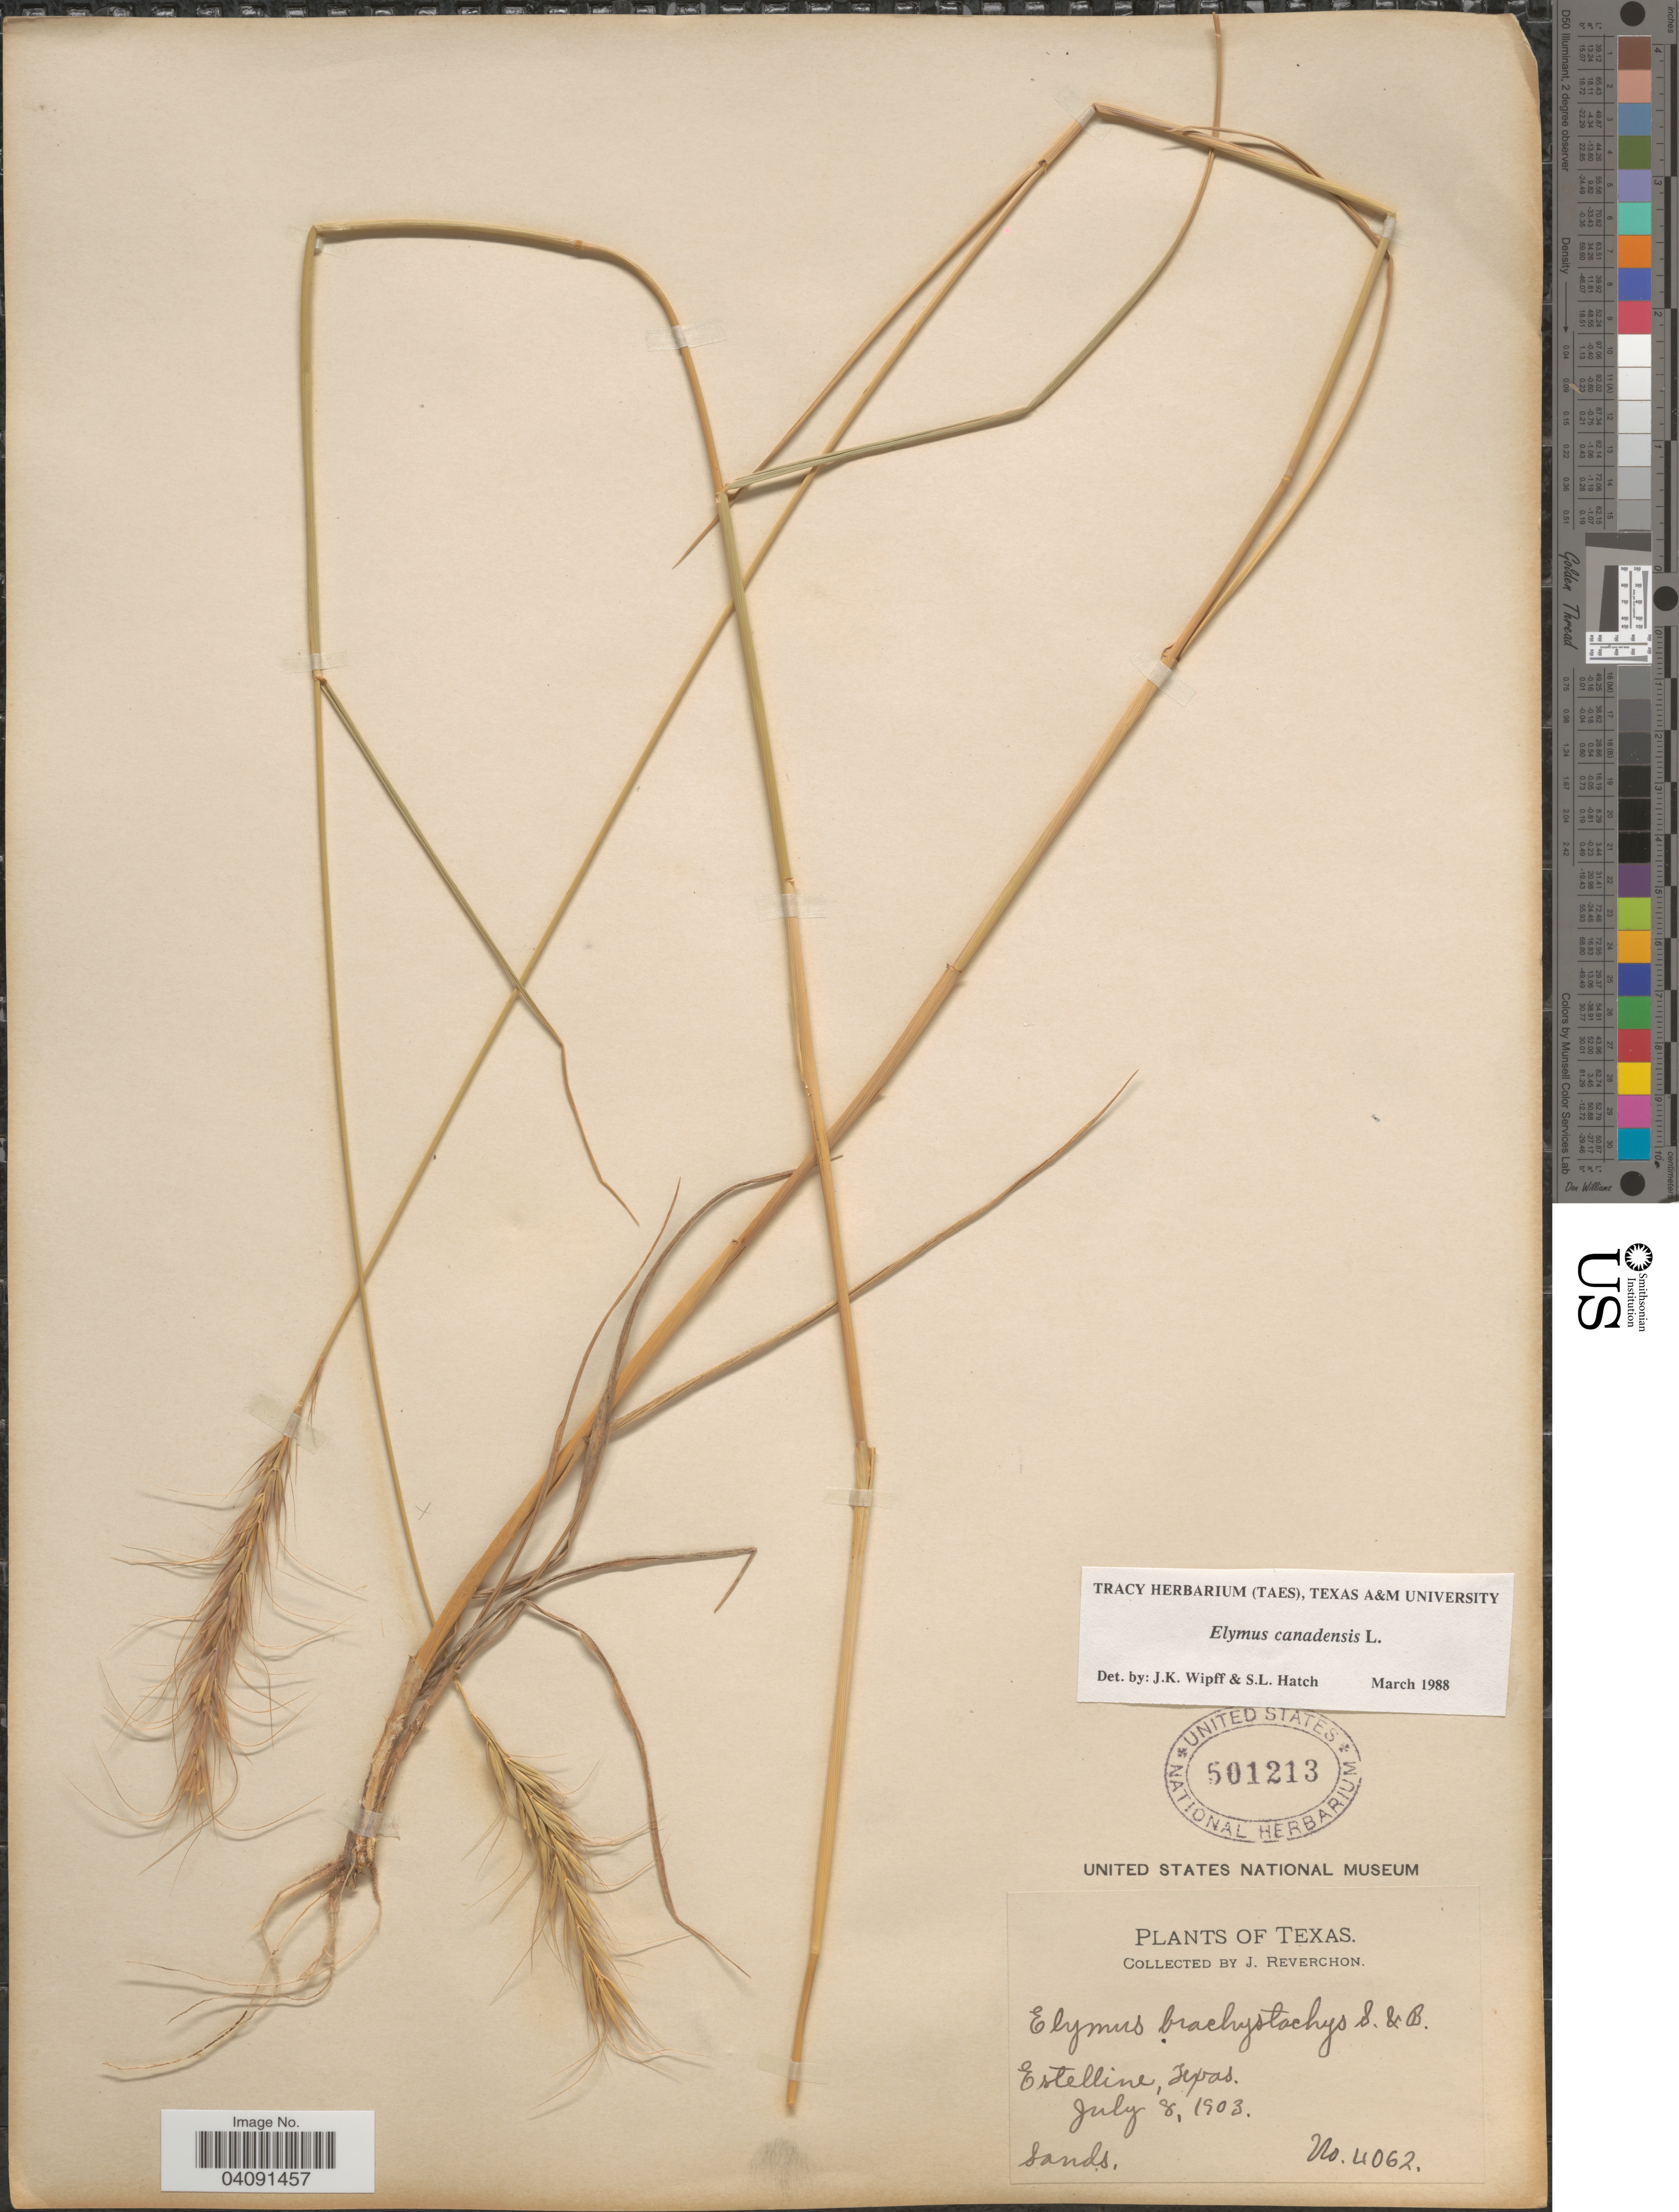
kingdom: Plantae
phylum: Tracheophyta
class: Liliopsida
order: Poales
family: Poaceae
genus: Elymus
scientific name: Elymus canadensis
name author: L.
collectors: J. Reverchon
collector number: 4062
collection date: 1903-07-08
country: United States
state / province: Texas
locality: Estelline. Sands.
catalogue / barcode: US 501213